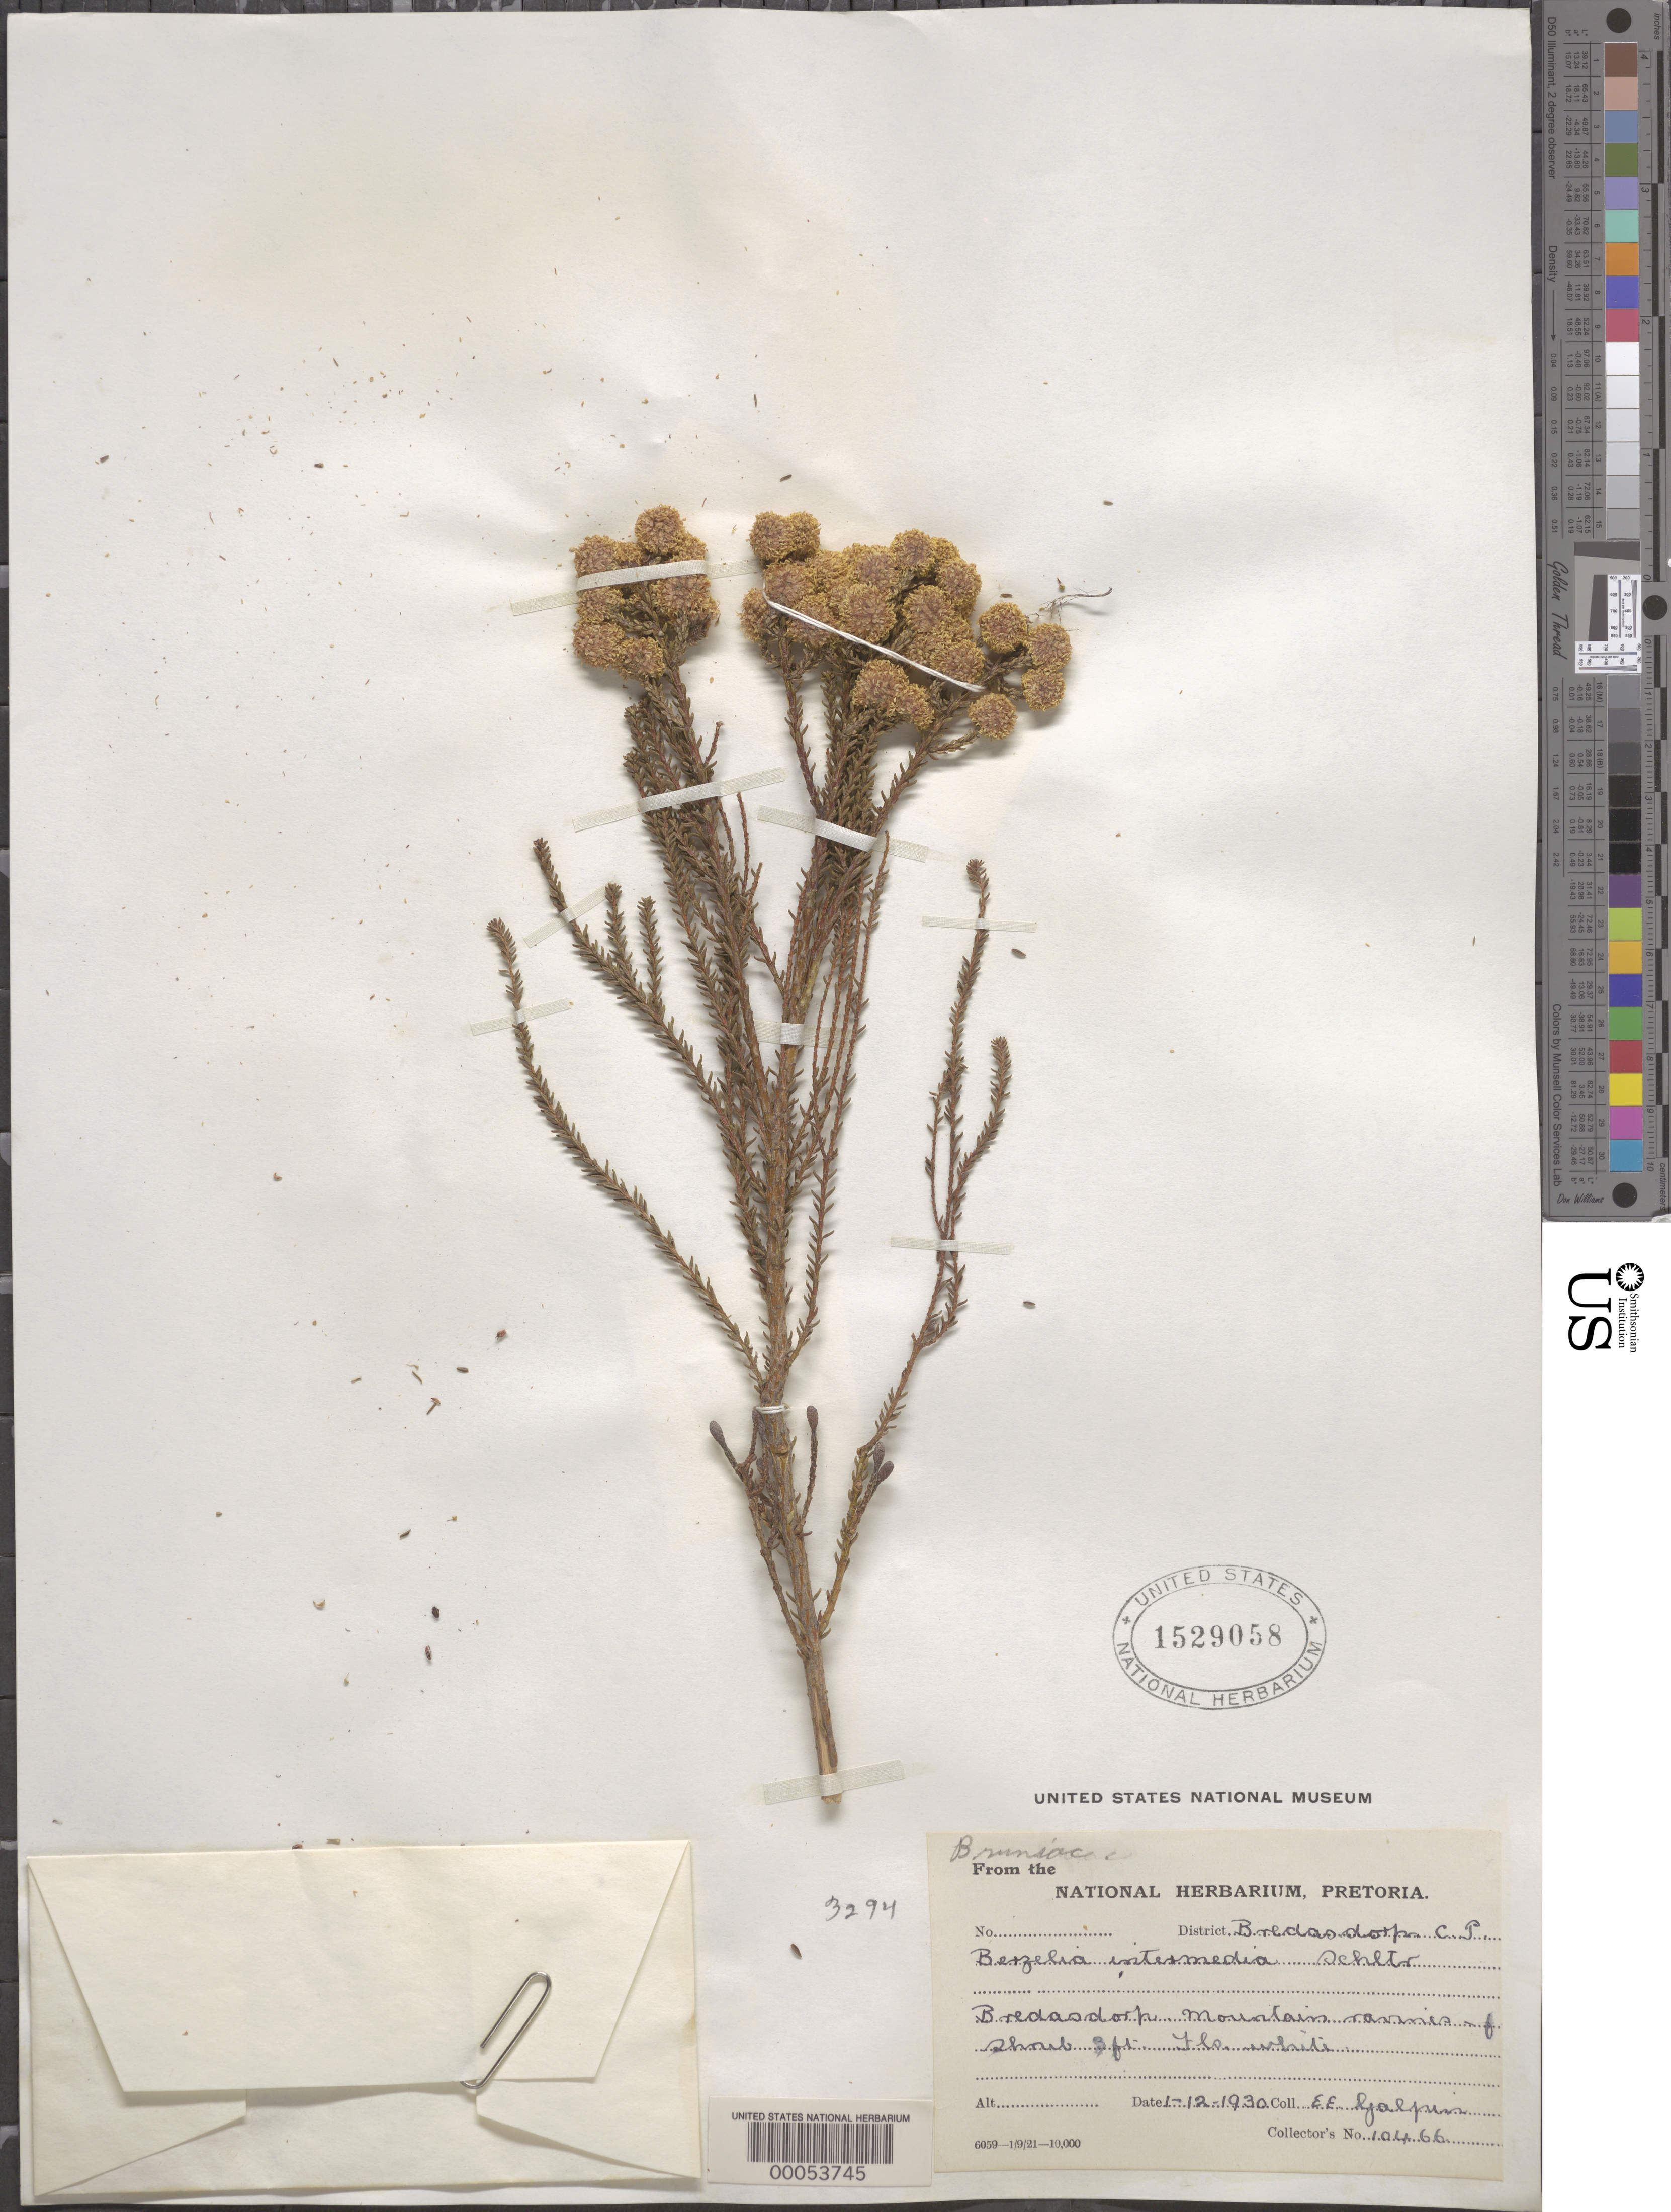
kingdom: Plantae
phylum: Tracheophyta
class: Magnoliopsida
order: Bruniales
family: Bruniaceae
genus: Berzelia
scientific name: Berzelia intermedia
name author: Schltdl.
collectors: E. Galpin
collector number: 10466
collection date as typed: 01 Dec 1930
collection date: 1930-12-01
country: South Africa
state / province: Western Cape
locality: Bredasdorp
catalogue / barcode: US 1529058